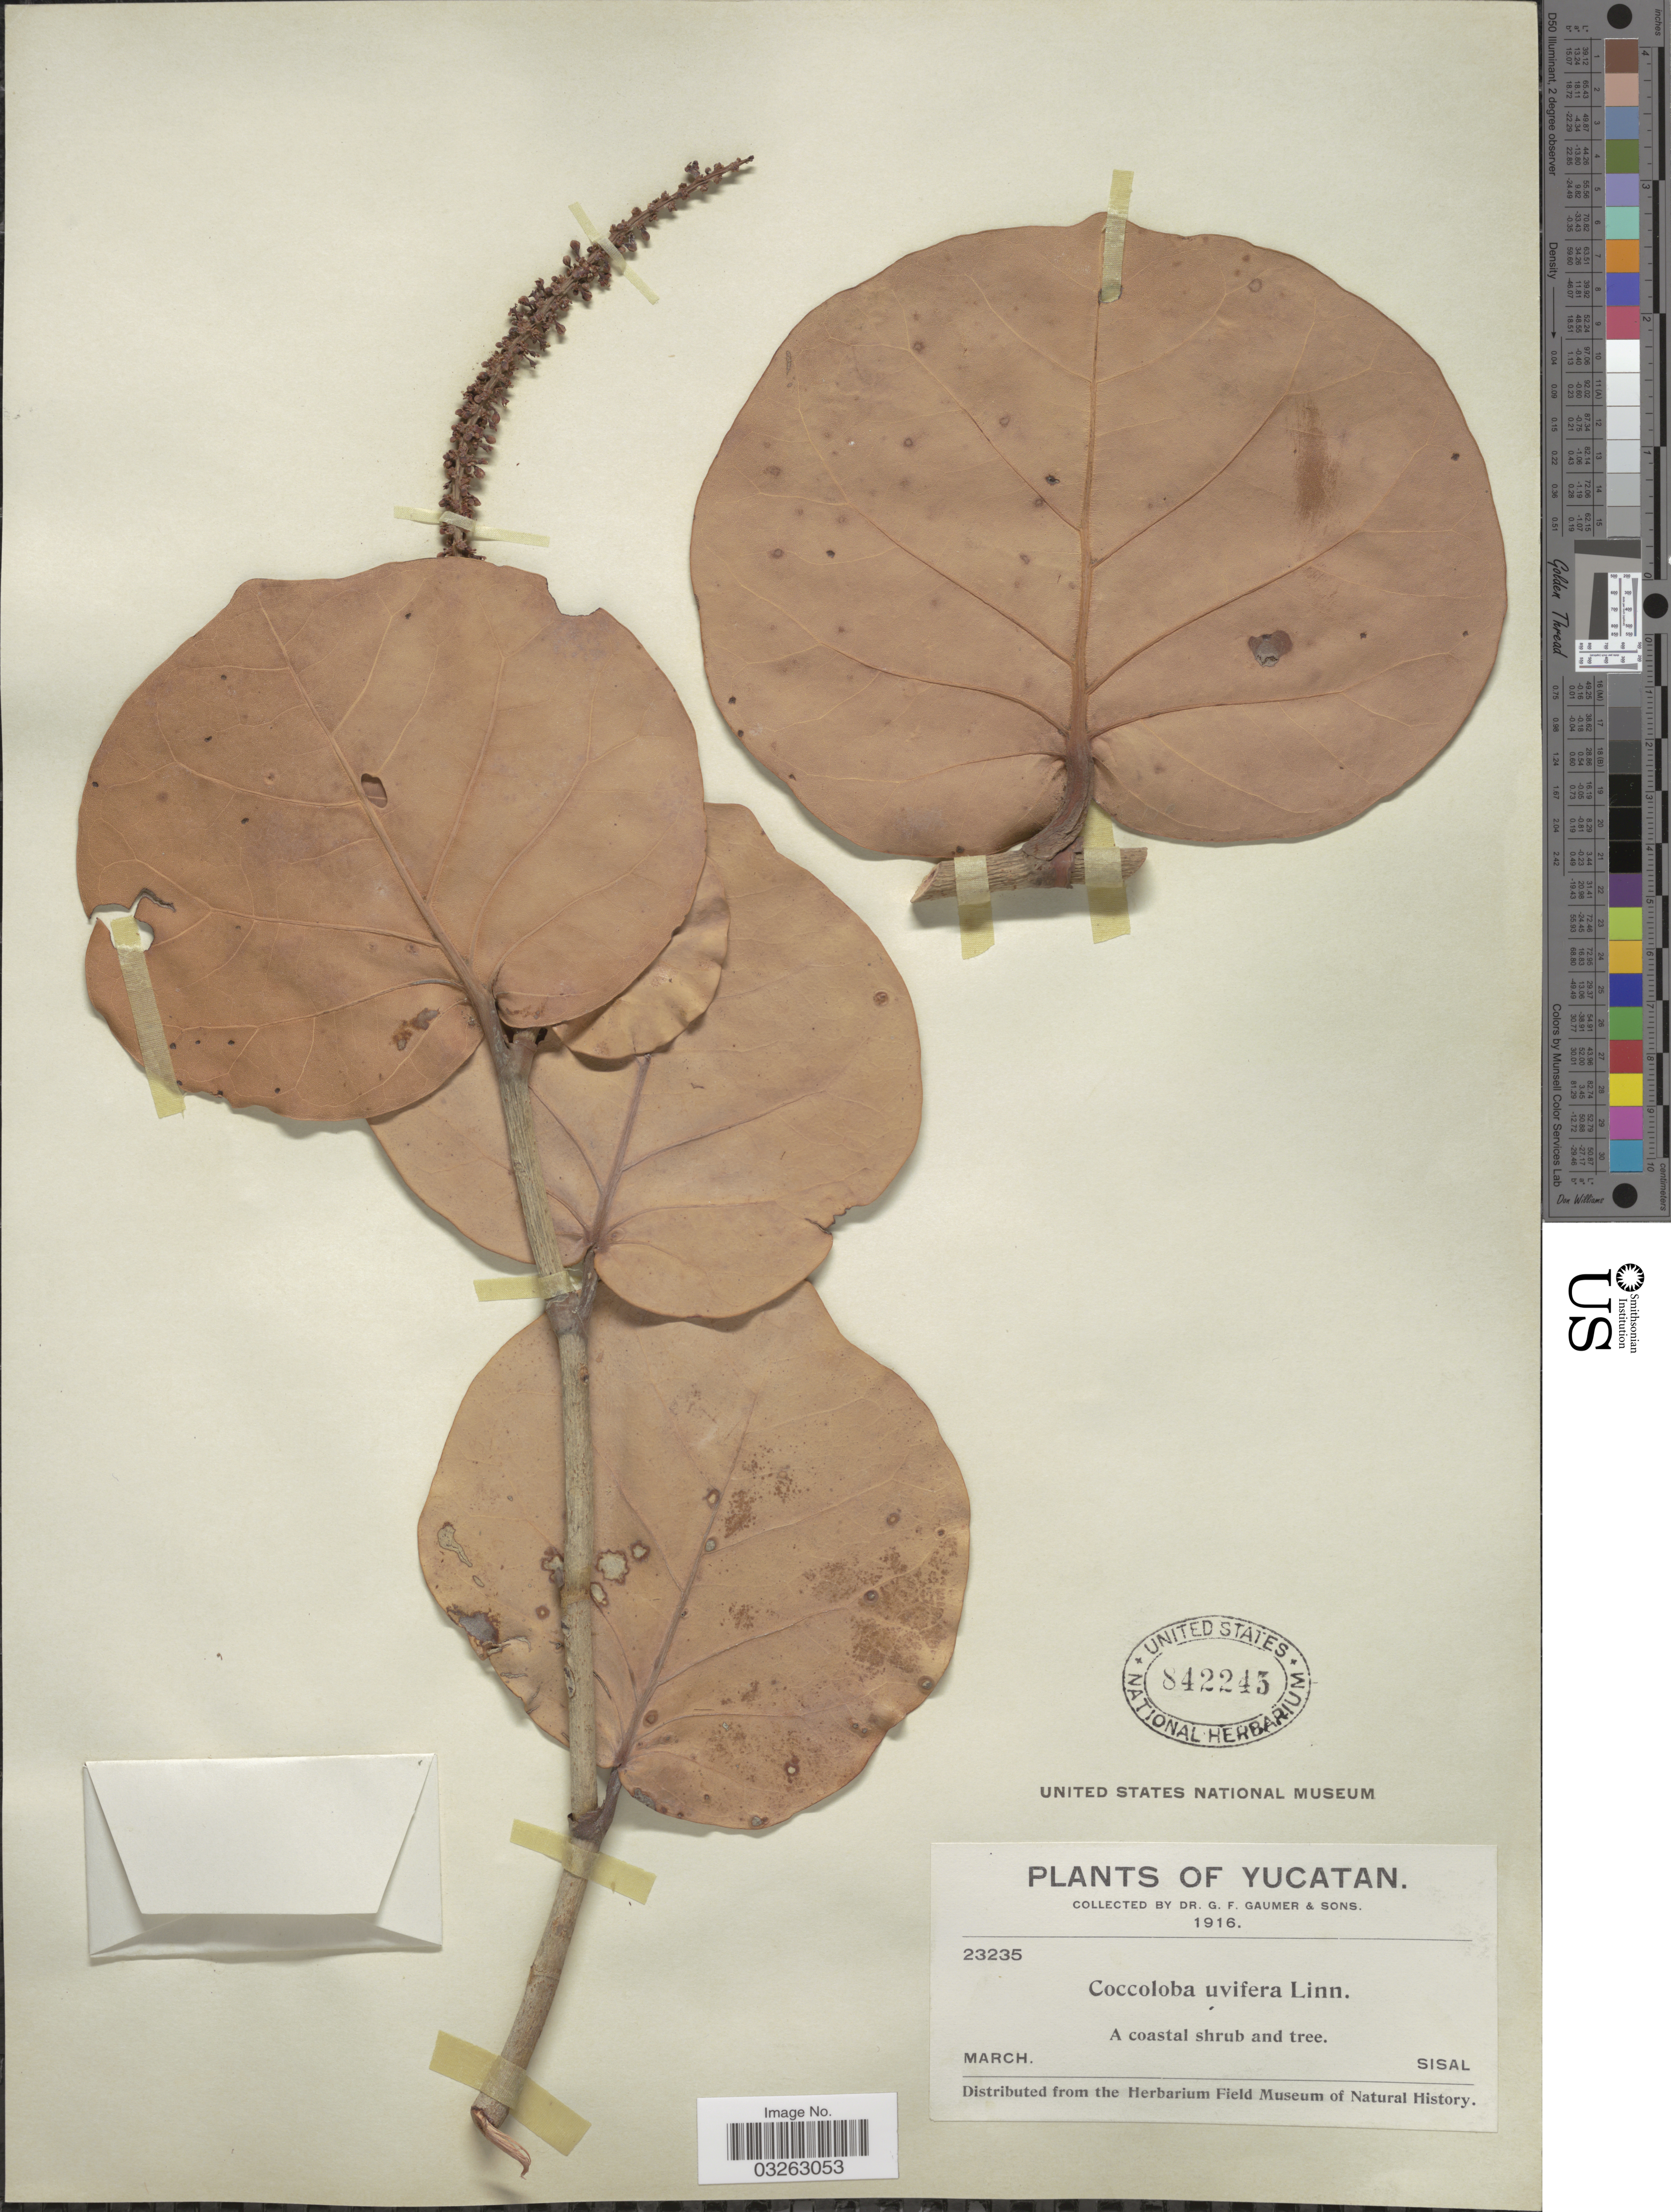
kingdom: Plantae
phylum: Tracheophyta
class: Magnoliopsida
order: Caryophyllales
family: Polygonaceae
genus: Coccoloba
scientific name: Coccoloba uvifera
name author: L.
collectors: G. F. Gaumer & Sons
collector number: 23235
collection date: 1916-03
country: Mexico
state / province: Yucatán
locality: Sisal.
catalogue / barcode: US 842245